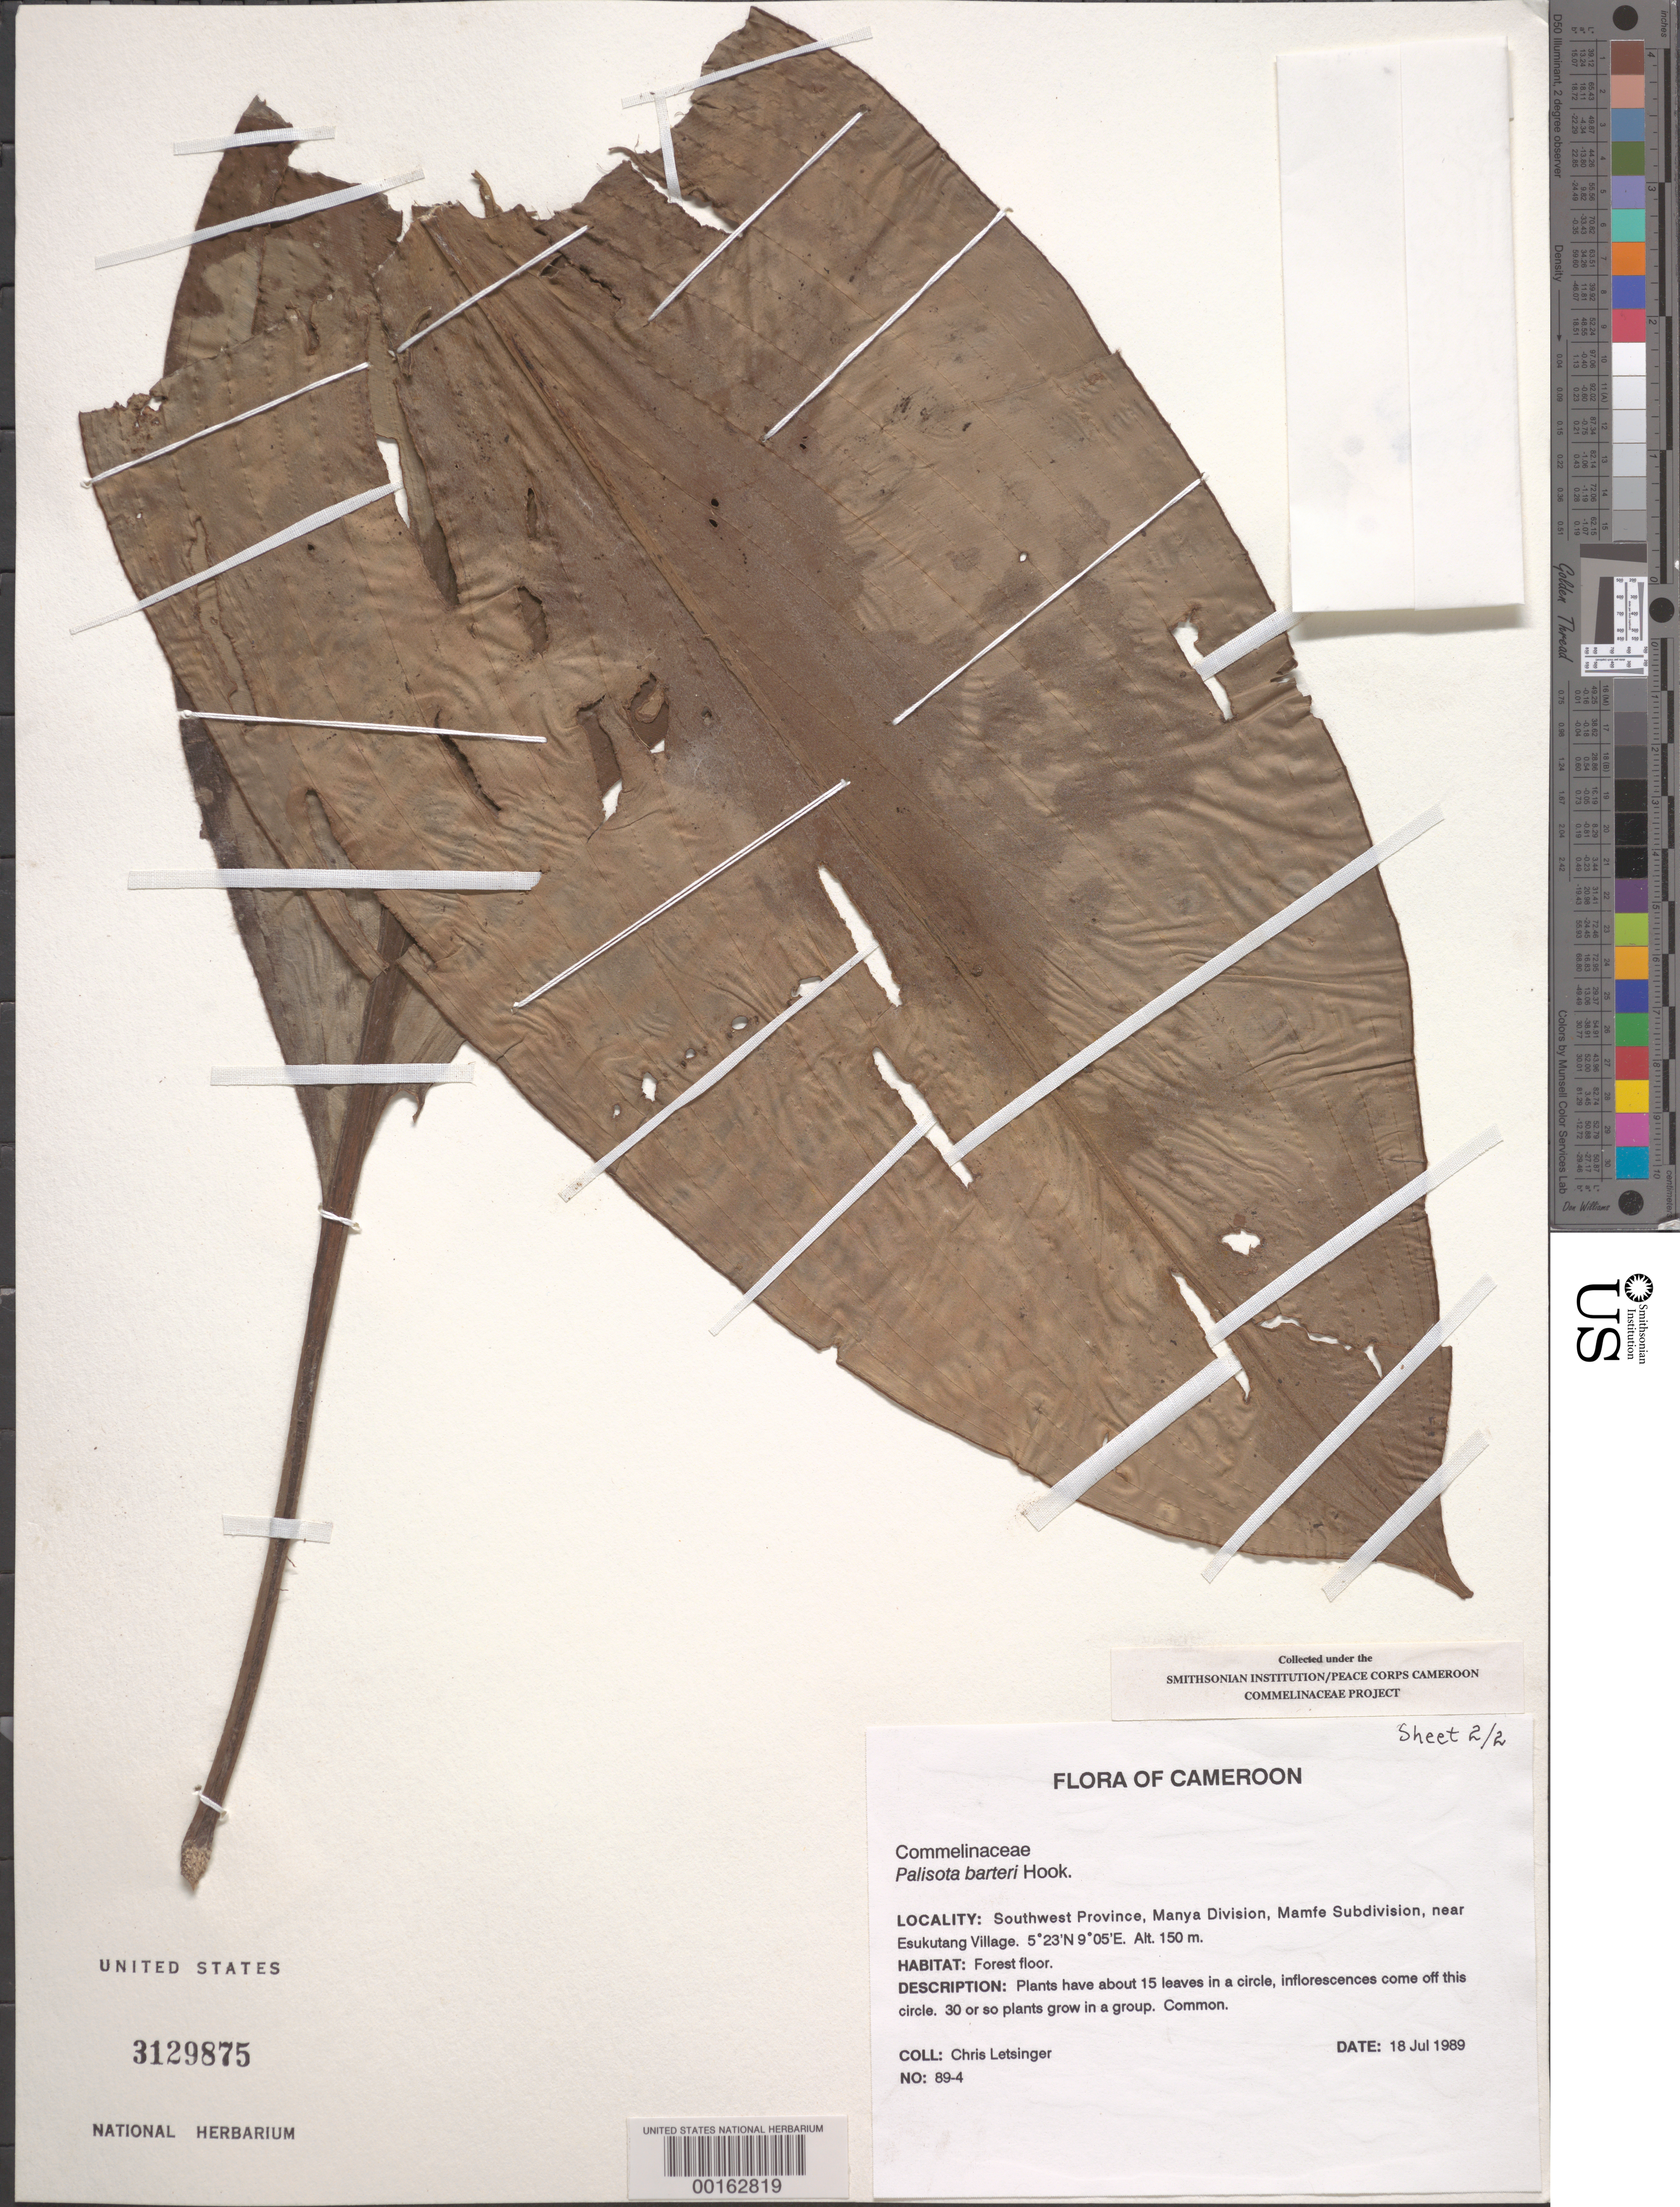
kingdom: Plantae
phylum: Tracheophyta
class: Liliopsida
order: Commelinales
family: Commelinaceae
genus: Palisota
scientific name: Palisota barteri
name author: Hook.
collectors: C. Letsinger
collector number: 89-4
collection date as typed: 18 Jul 1989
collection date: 1989-07-18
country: Cameroon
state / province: Sud-Ouest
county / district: Manyu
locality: Manya div, near esukutang village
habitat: Forest floor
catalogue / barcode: US 3129875